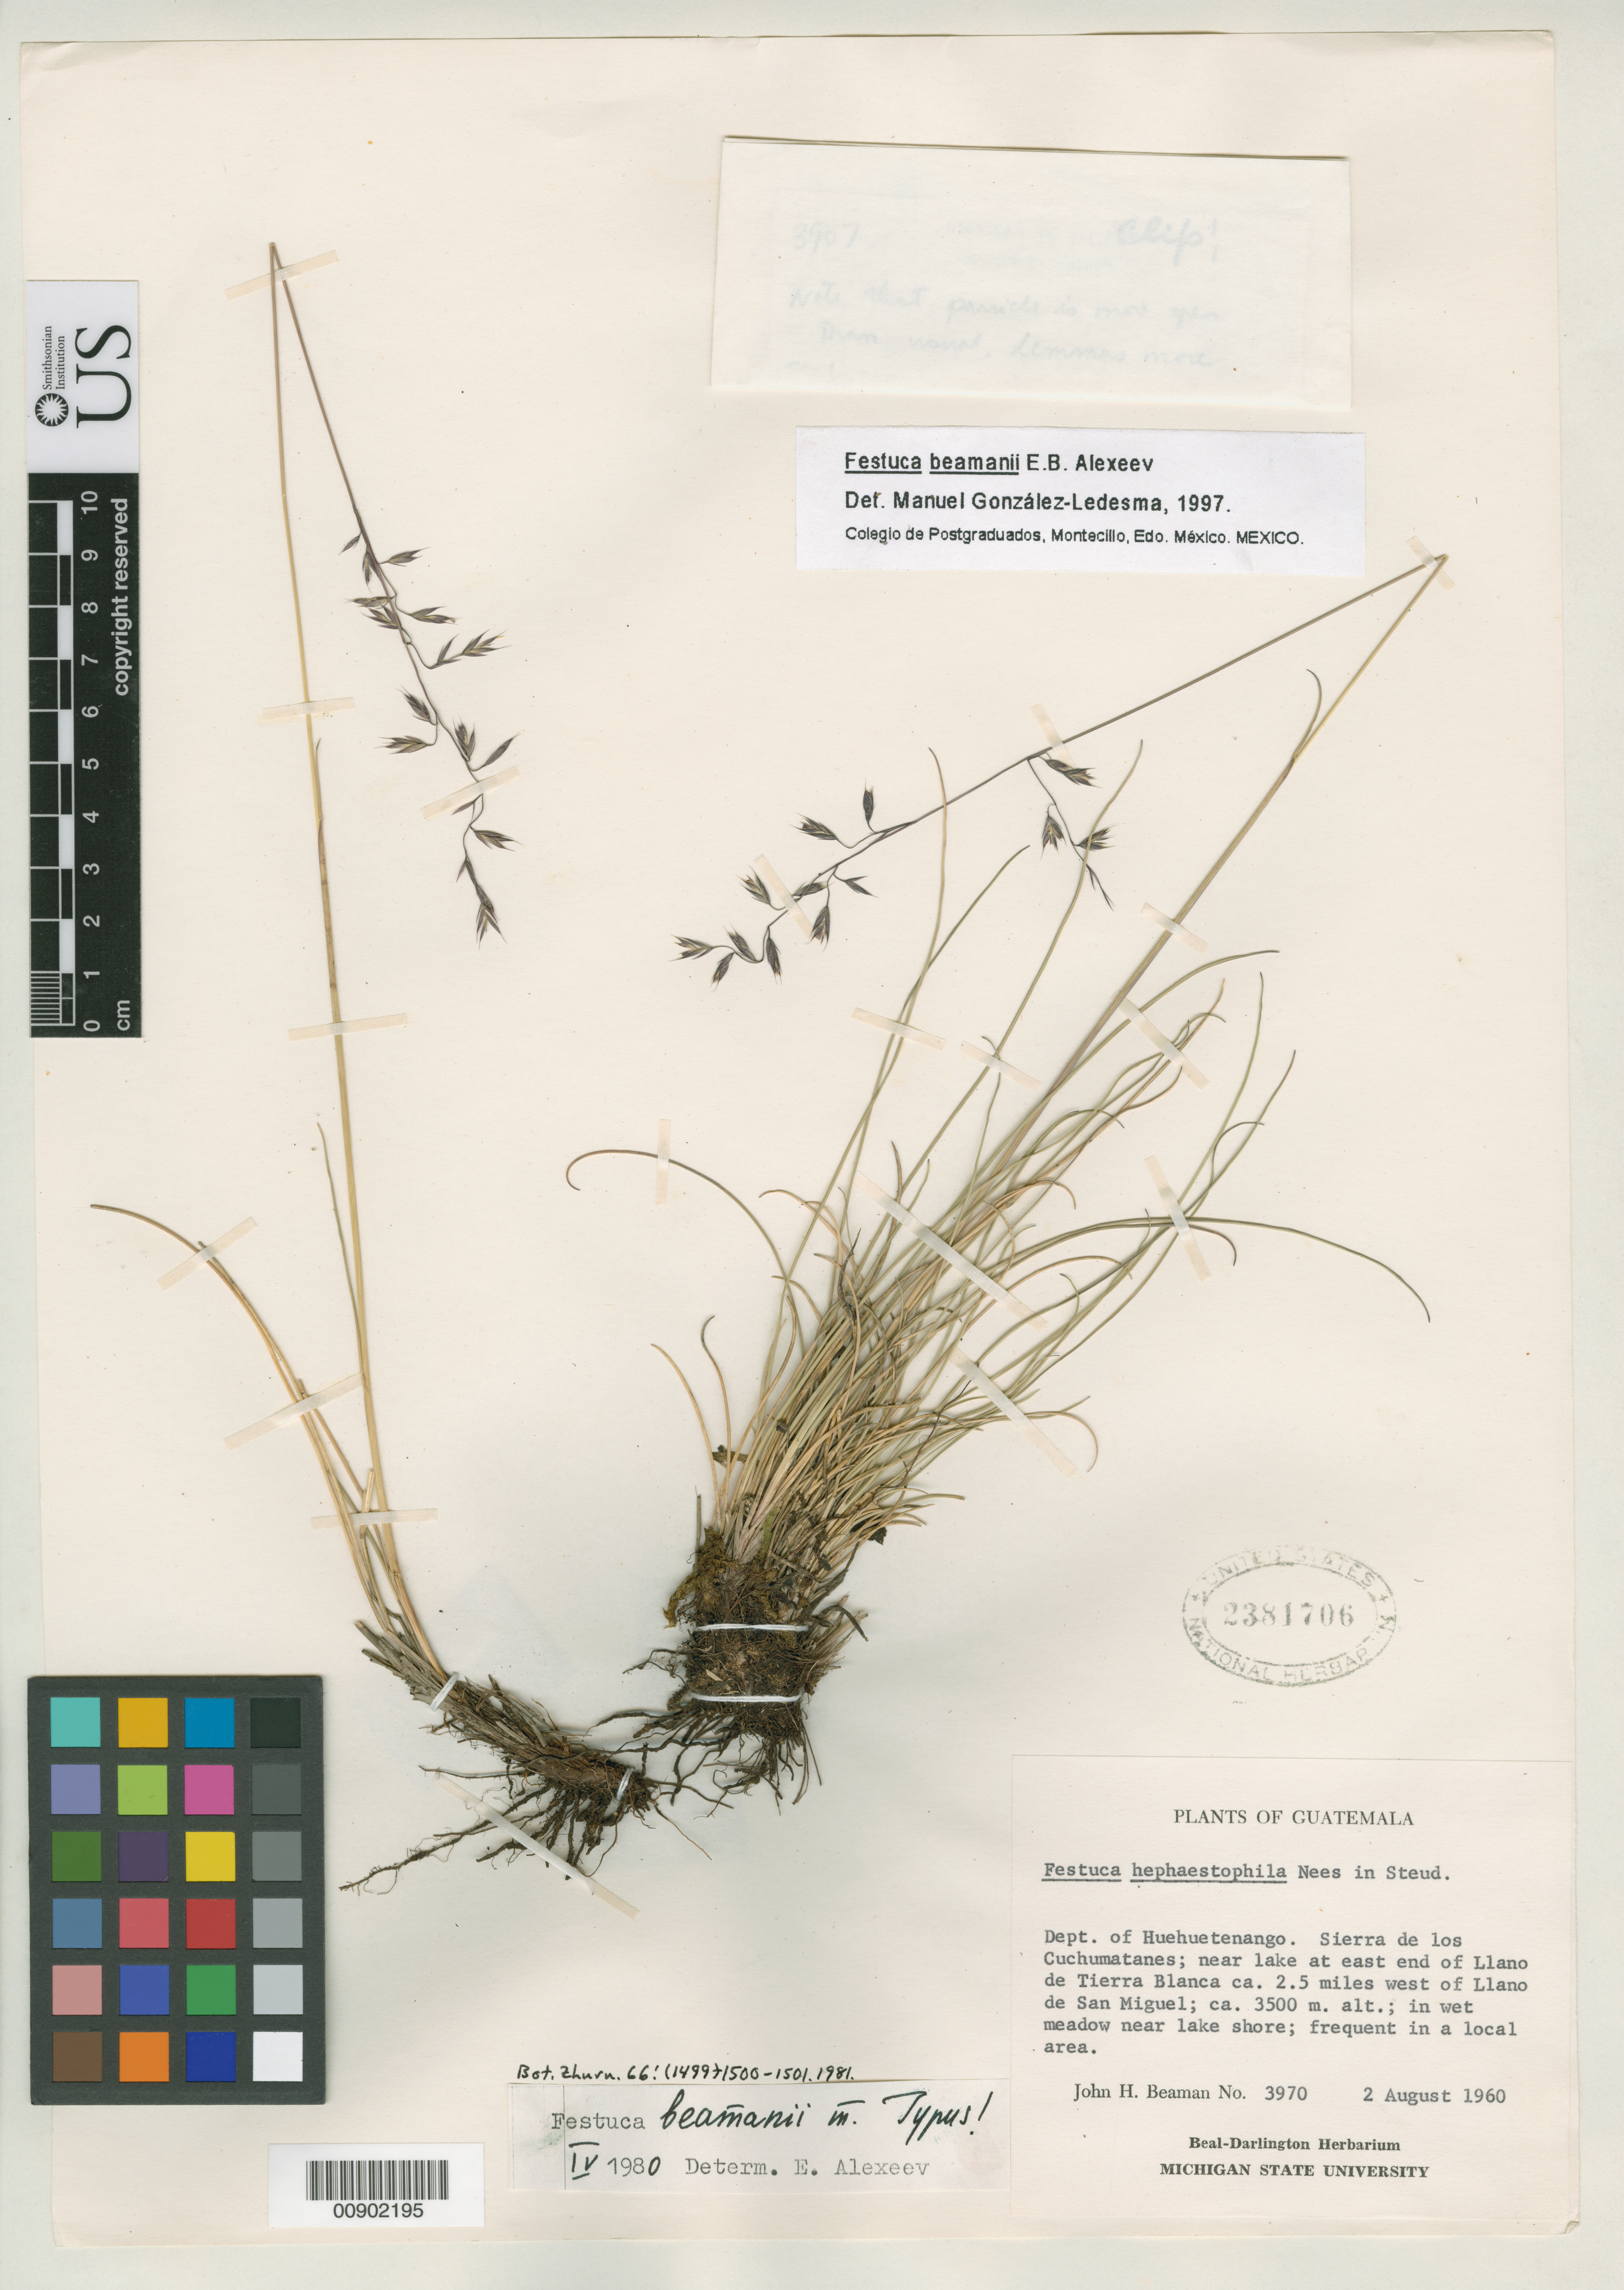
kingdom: Plantae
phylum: Tracheophyta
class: Liliopsida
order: Poales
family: Poaceae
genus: Festuca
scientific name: Festuca beamanii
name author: E.B. Alexeev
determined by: González-Ledesma, M.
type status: Holotype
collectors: J. H. Beaman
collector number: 3970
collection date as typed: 02 Aug 1960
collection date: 1960-08-02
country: Guatemala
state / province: Huehuetenango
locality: Dept. of Huehuetenango. Sierra de los Cuchumatanes; near lake at east end of Llano de Tierra Blanca ca. 2.5 miles west of Llano de San Miguel.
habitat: In wet meadow near lake shore.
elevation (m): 3500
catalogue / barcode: US 2381706